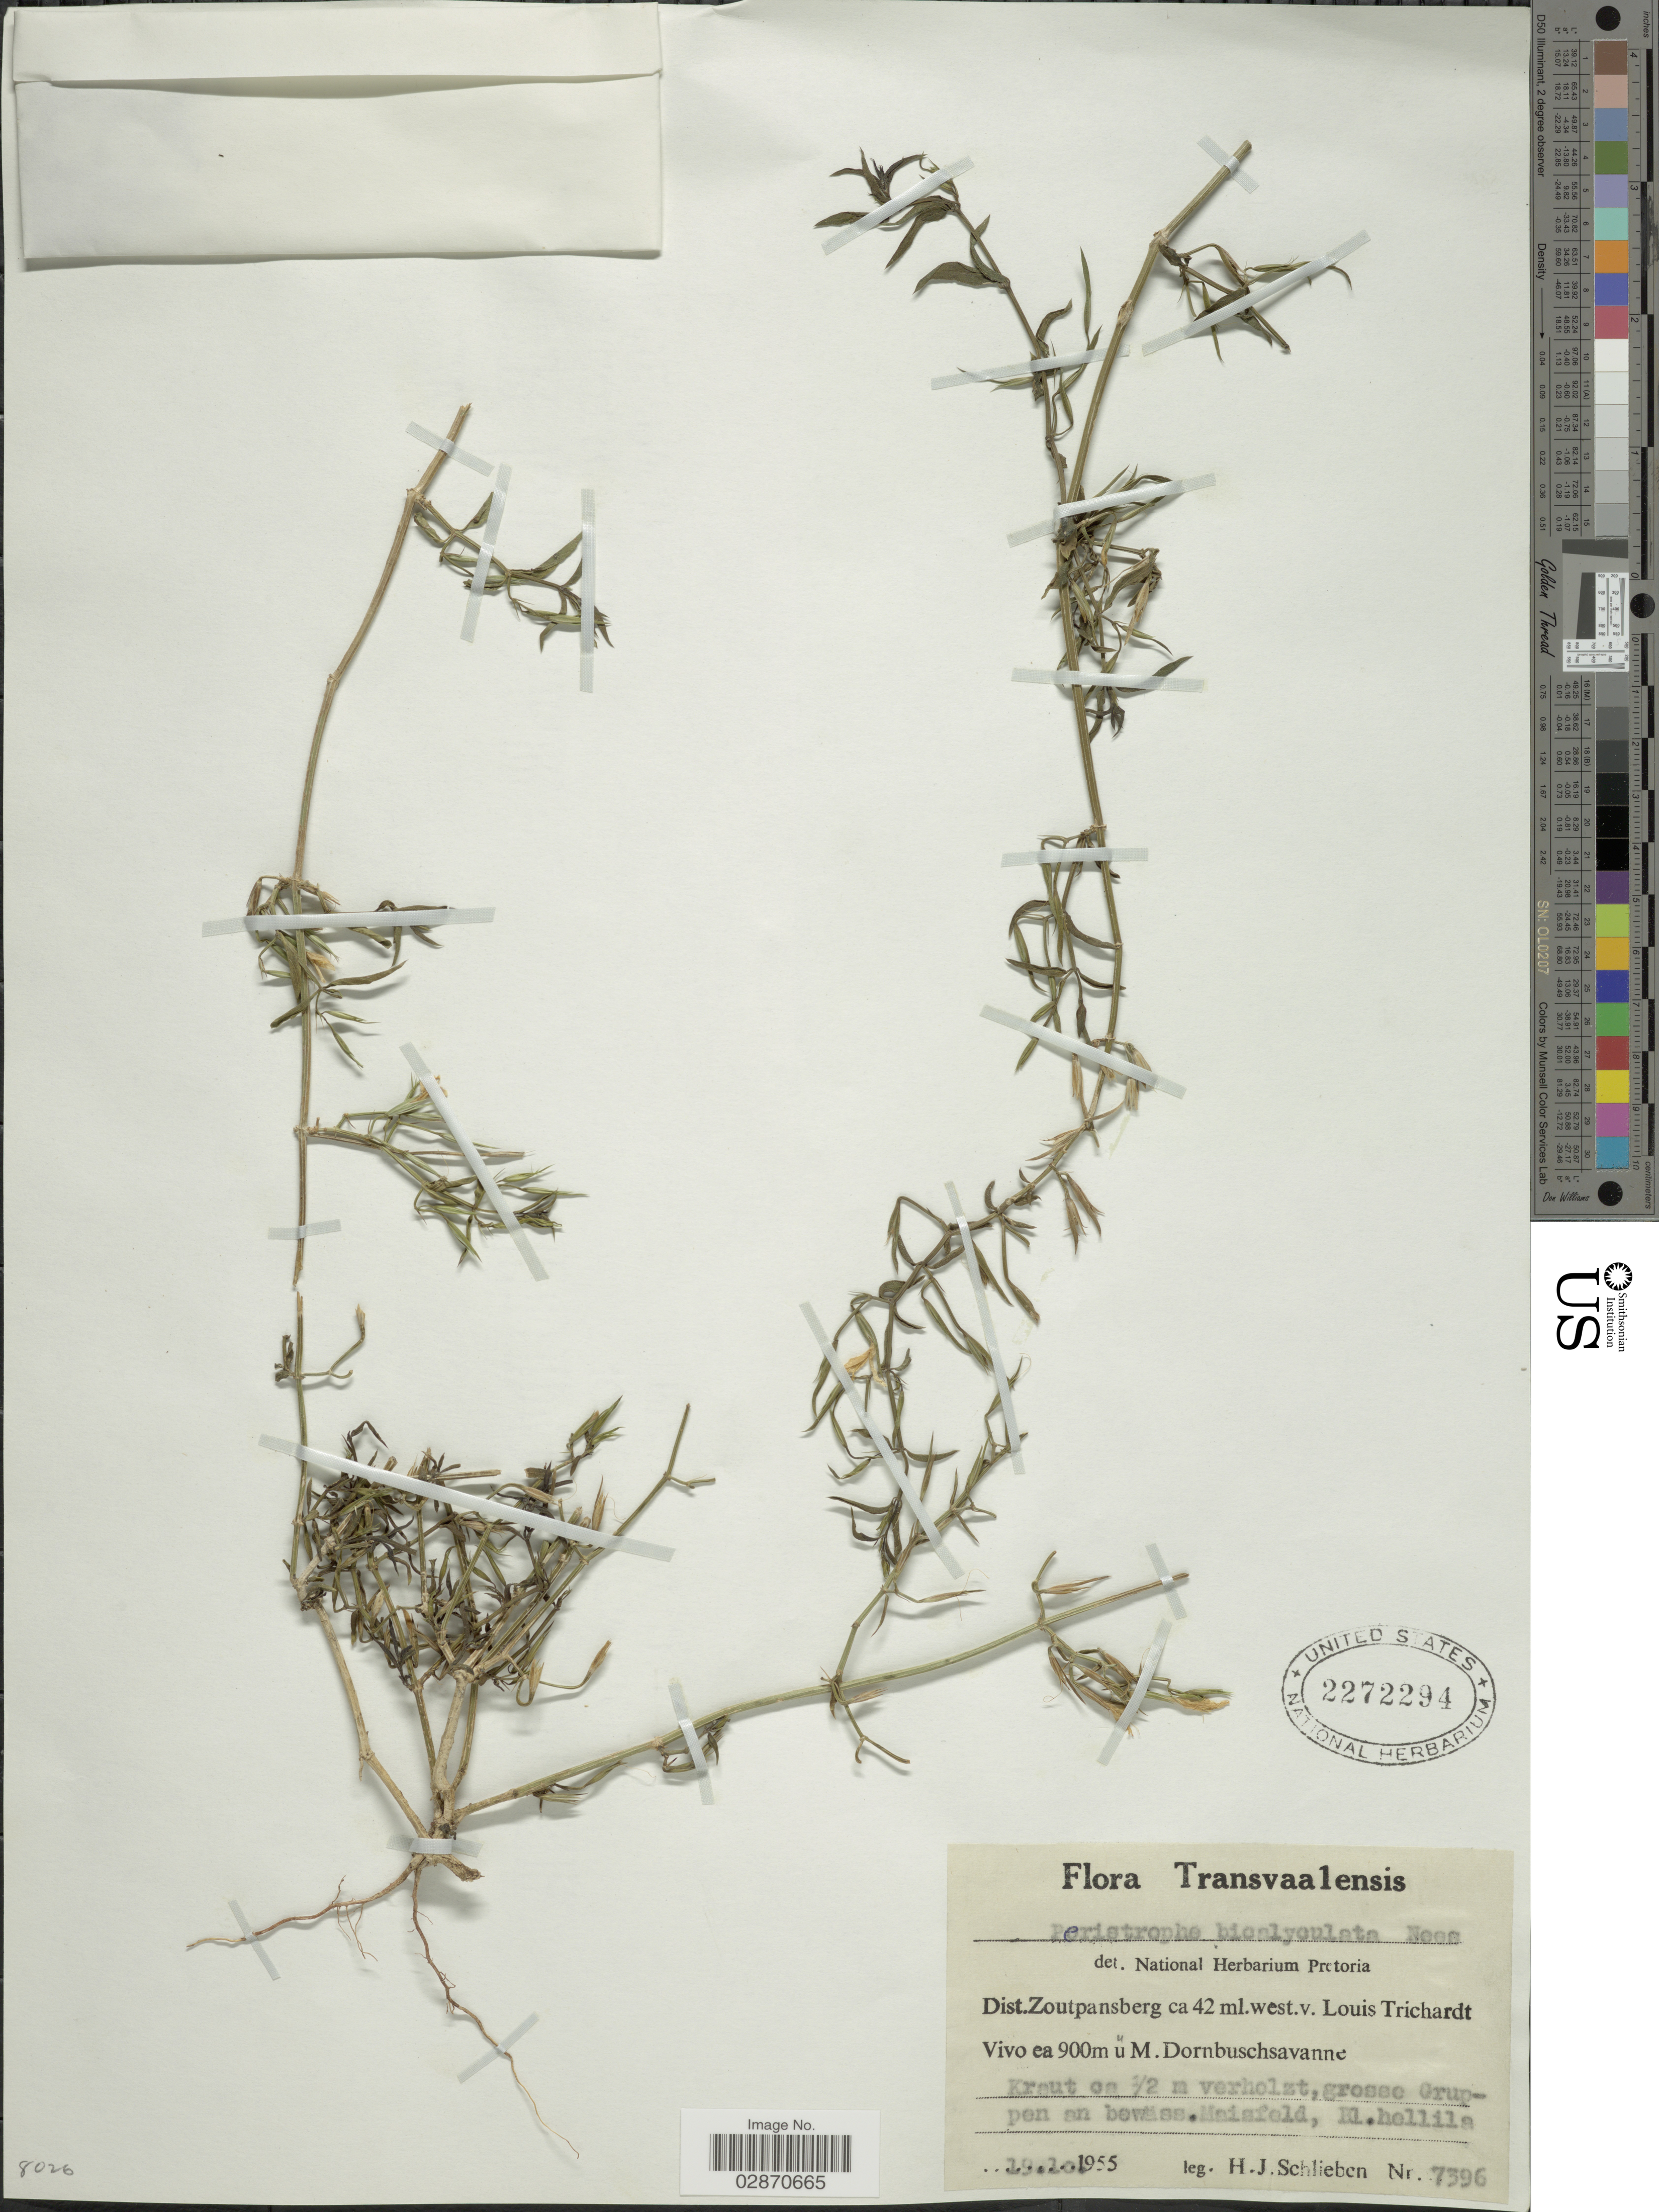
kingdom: Plantae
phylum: Tracheophyta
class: Magnoliopsida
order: Lamiales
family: Acanthaceae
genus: Peristrophe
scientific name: Peristrophe bicalyculata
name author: (Retz.) Nees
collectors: H. J. Schlieben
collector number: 7396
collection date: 1955-10-19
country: South Africa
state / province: Limpopo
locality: Transvallensis. Dist. Zoutpansberg ca 42 ml. west. v. Louis Trichardt.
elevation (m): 900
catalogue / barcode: US 2272294